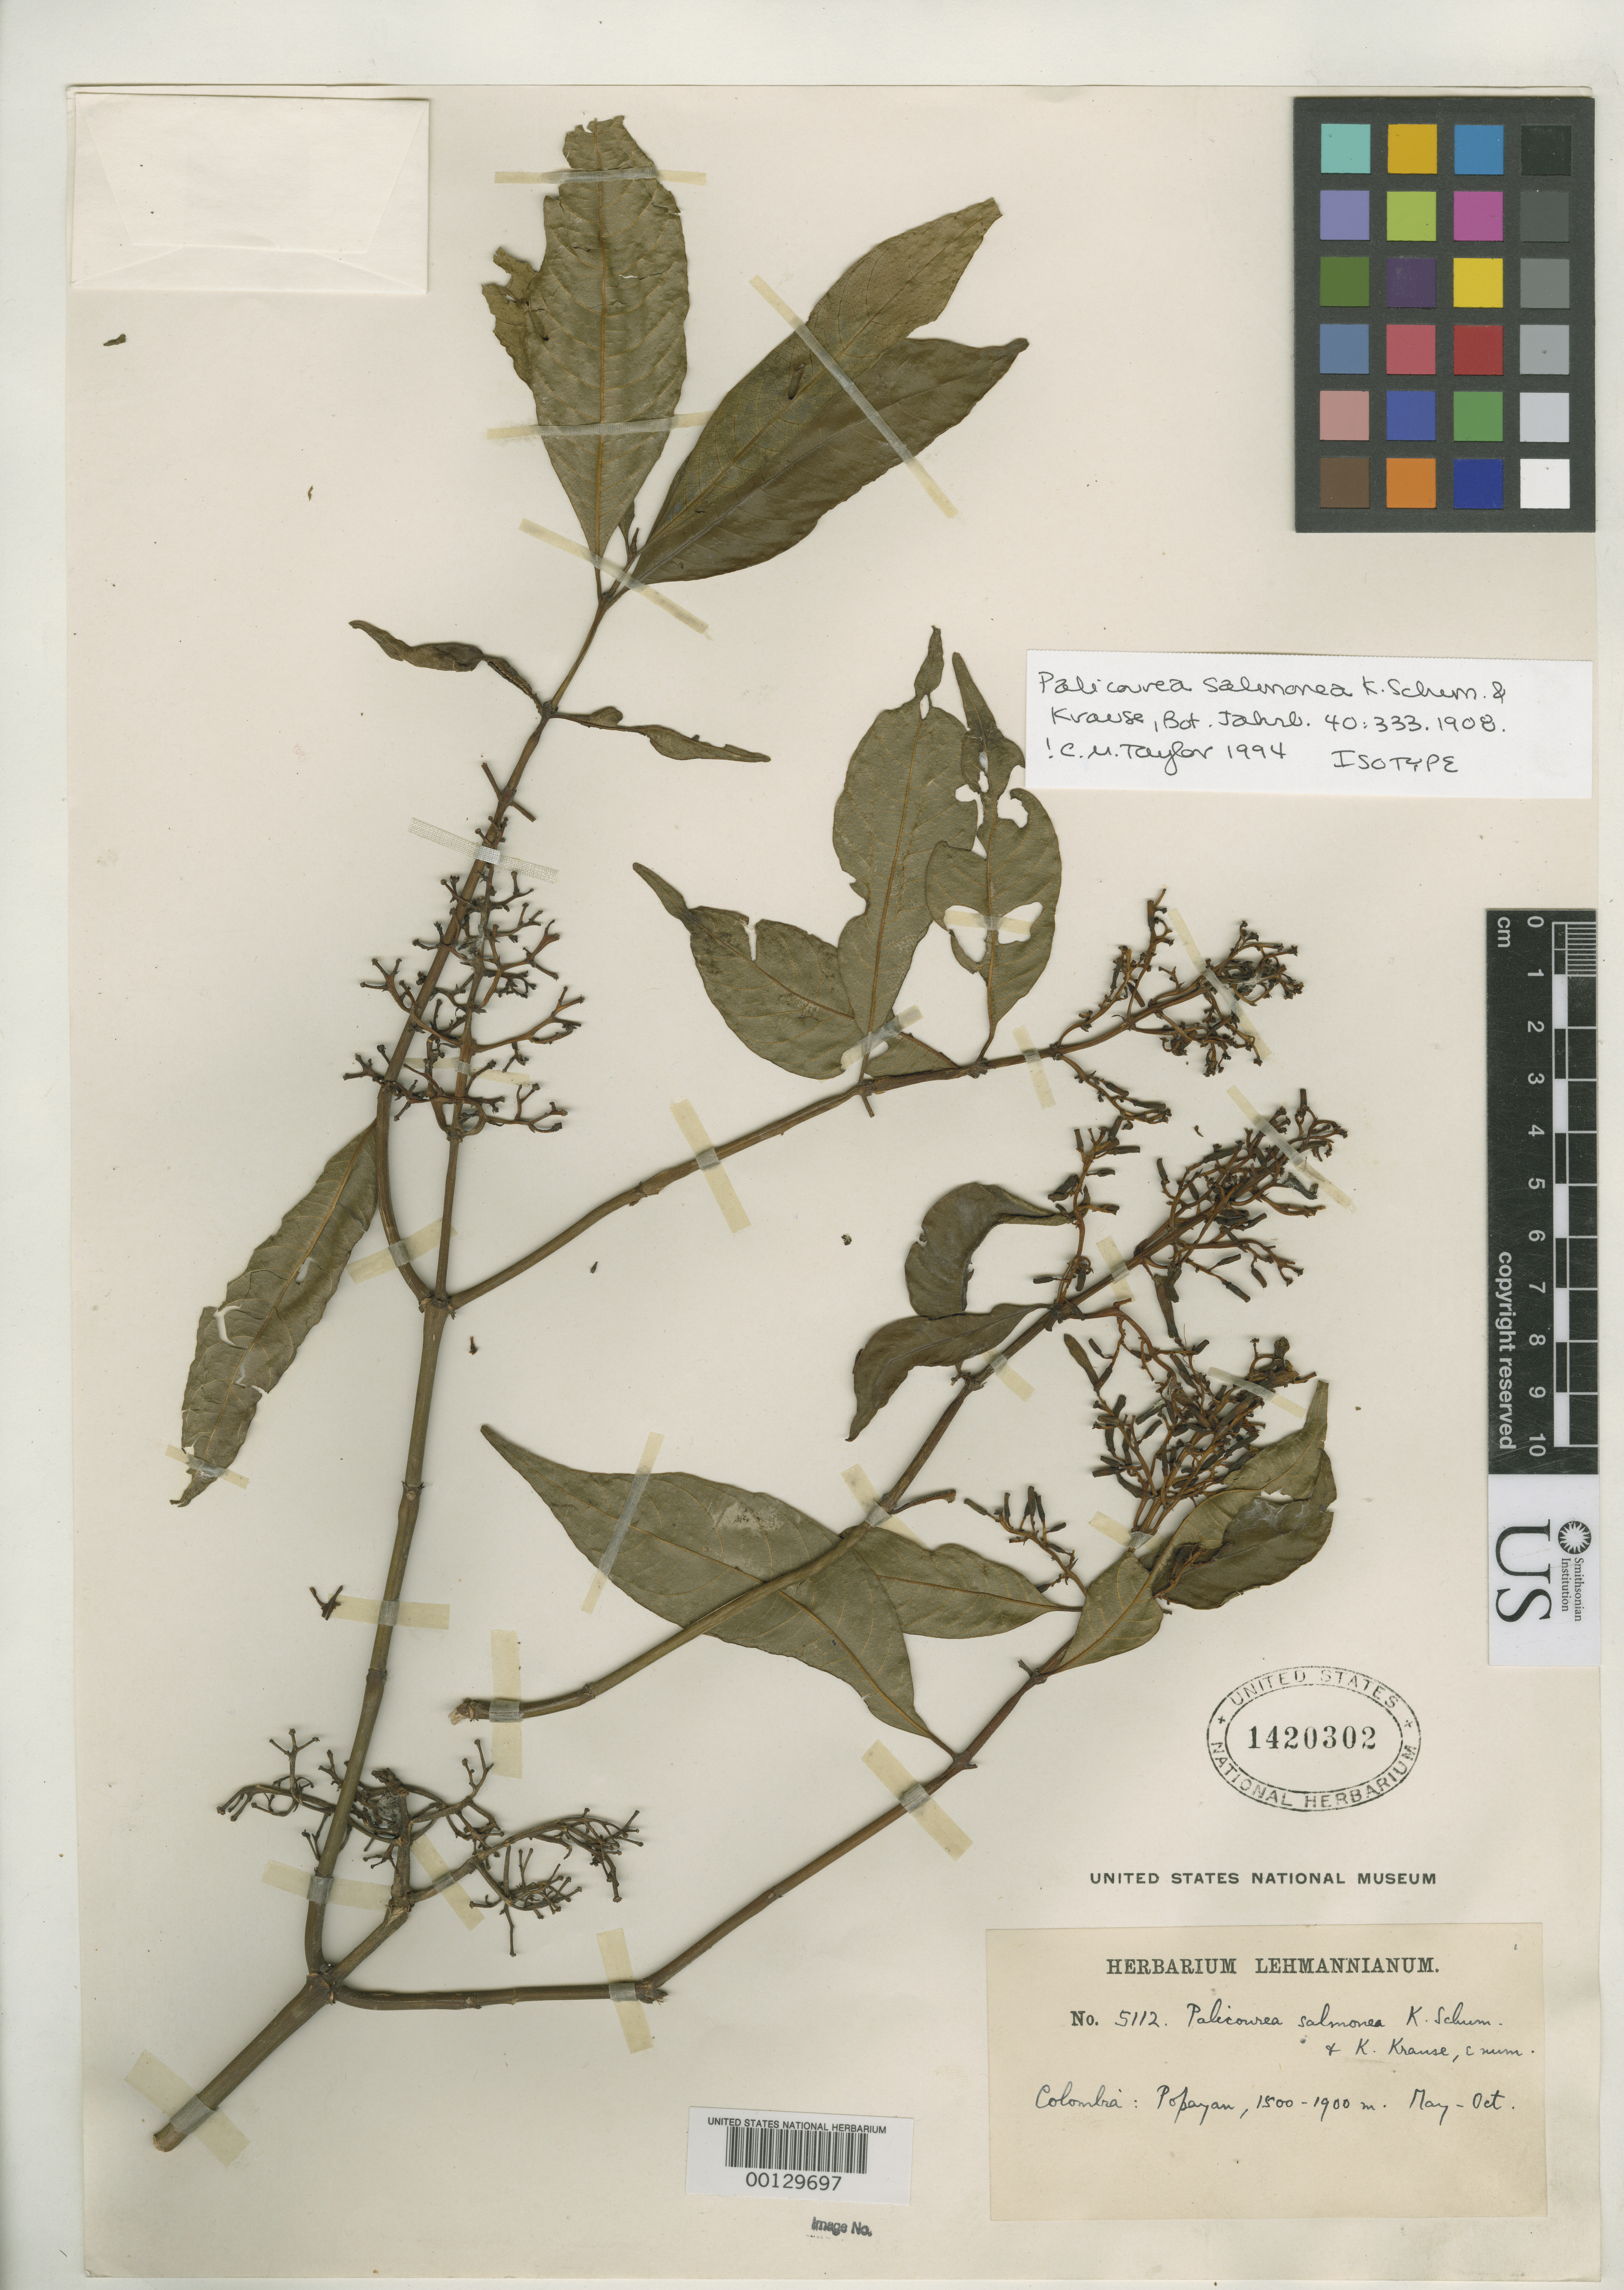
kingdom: Plantae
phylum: Tracheophyta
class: Magnoliopsida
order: Gentianales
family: Rubiaceae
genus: Palicourea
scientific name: Palicourea salmonea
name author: K. Schum. & K. Krause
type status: Isosyntype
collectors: F. C. Lehmann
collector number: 5112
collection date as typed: May ---- to -- Oct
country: Colombia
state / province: Cauca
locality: Popayan.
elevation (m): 1500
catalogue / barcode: US 1420302